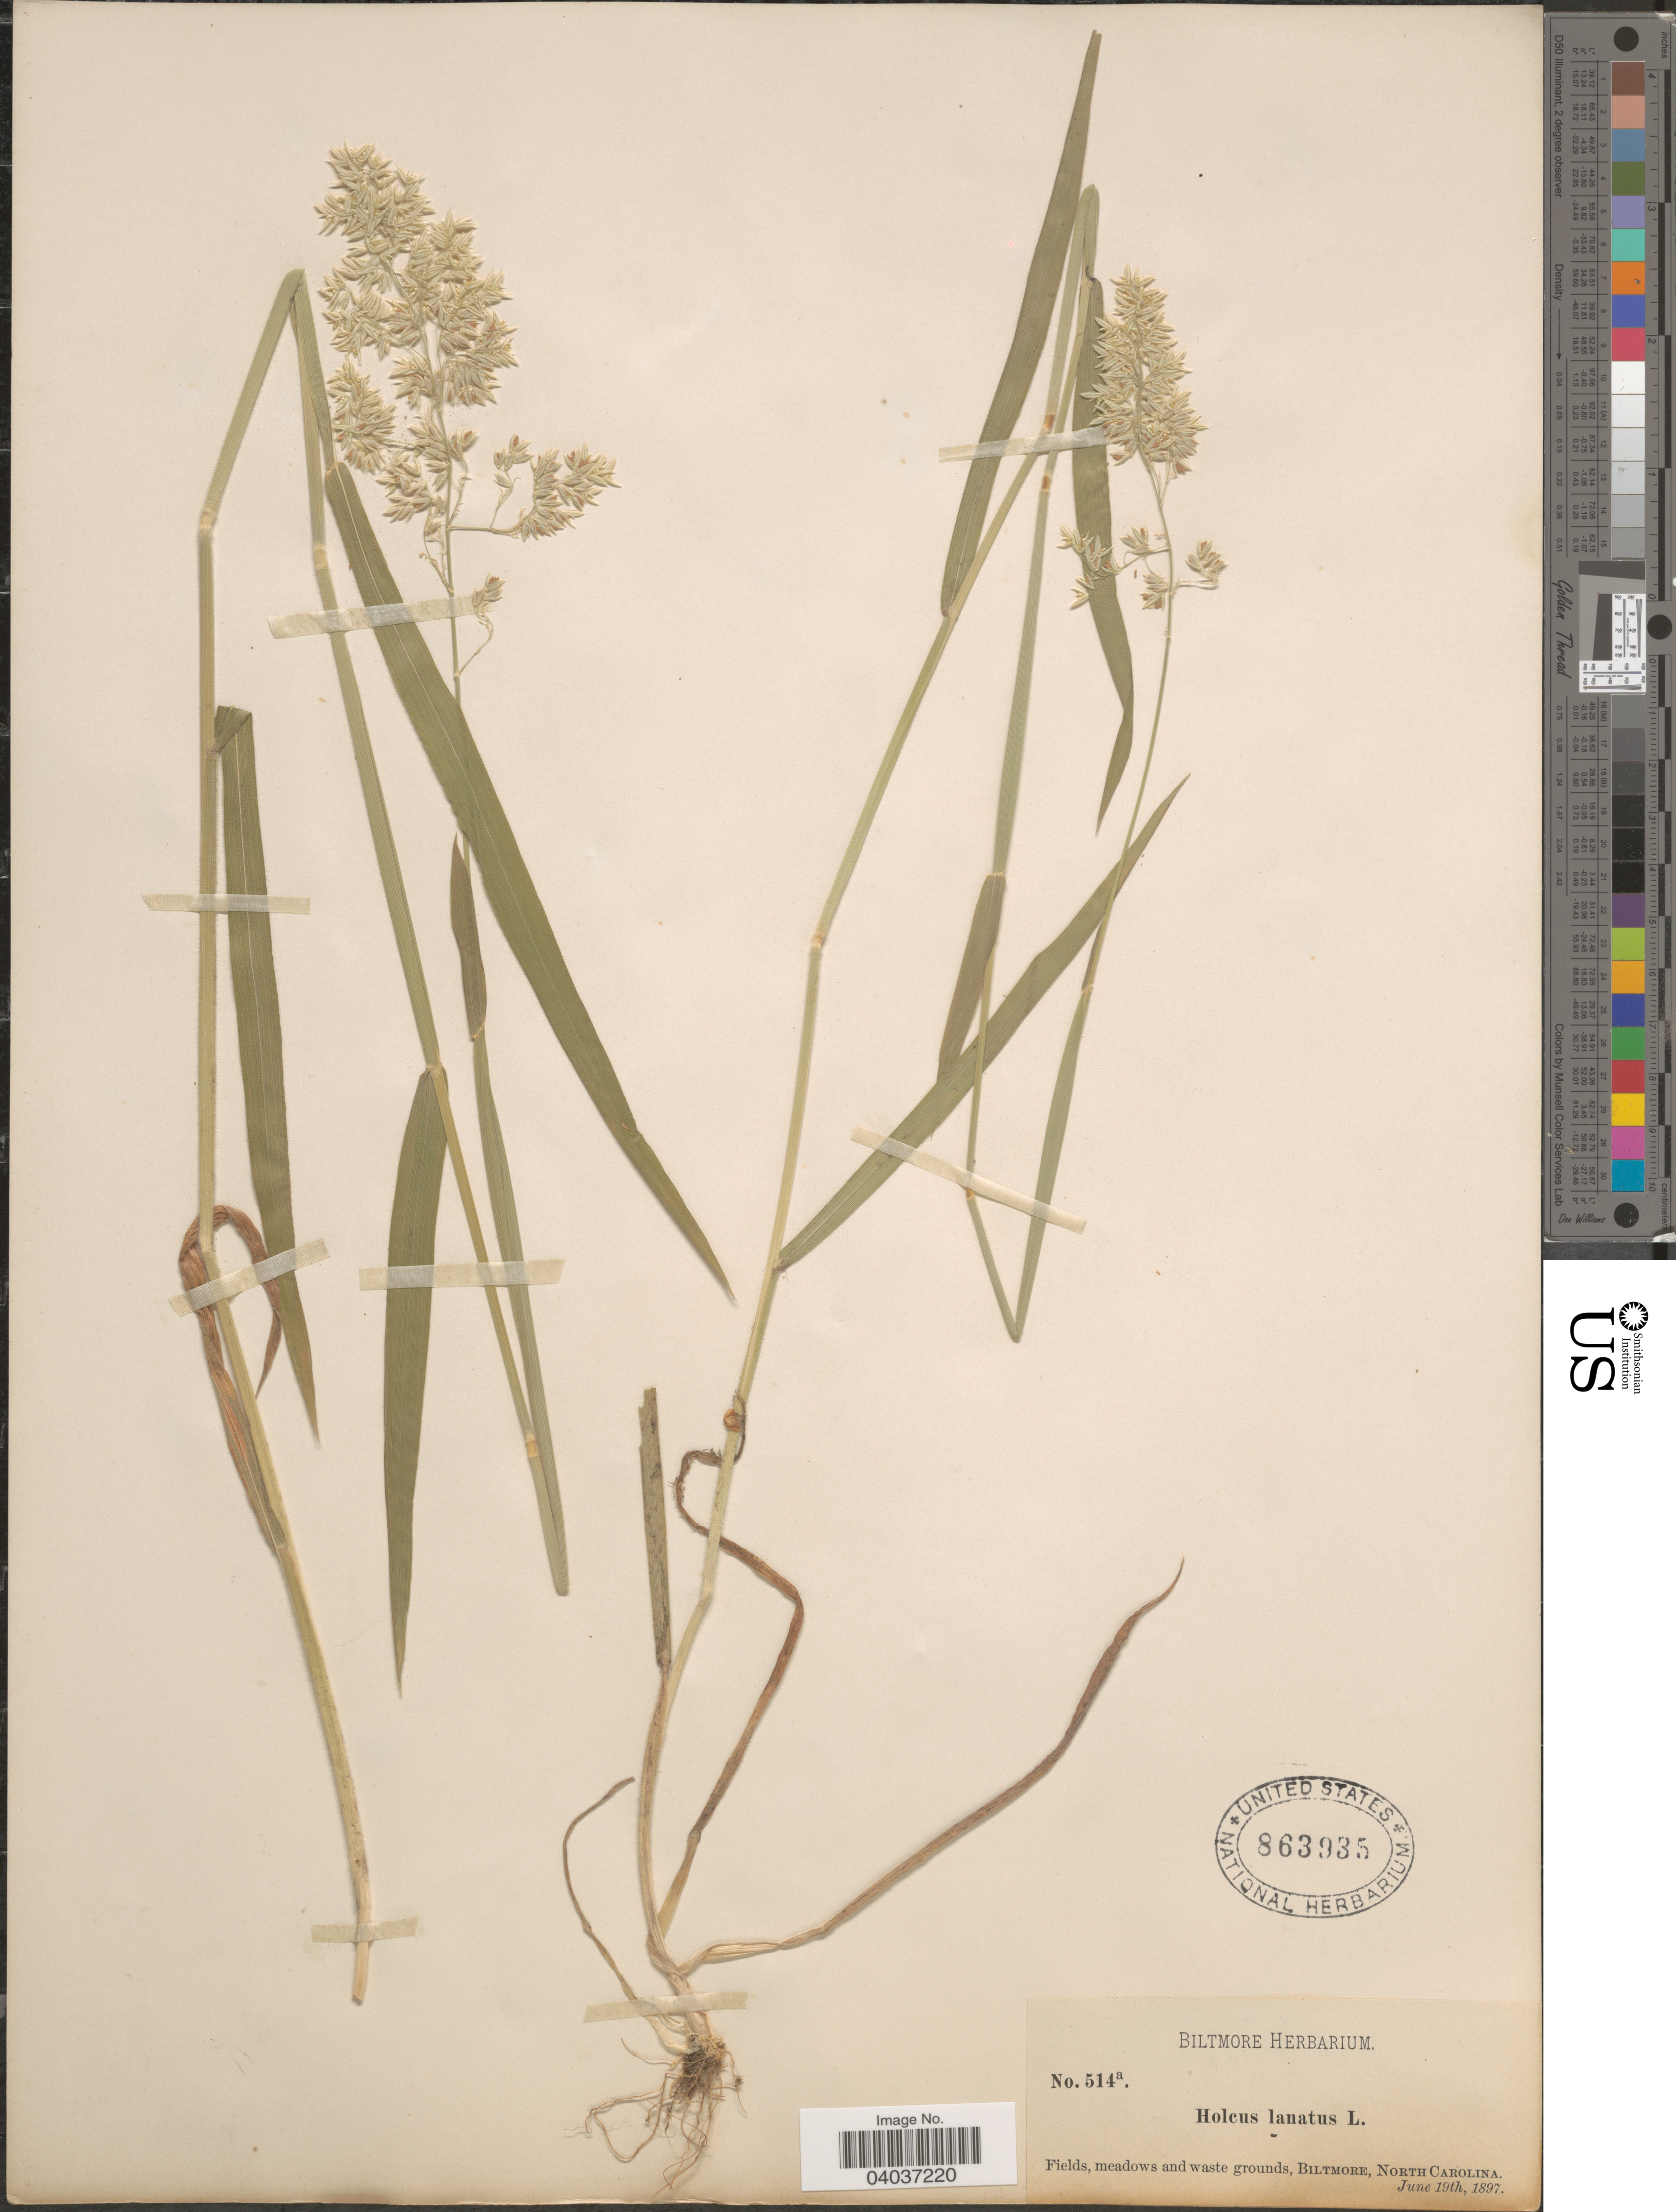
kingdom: Plantae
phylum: Tracheophyta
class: Liliopsida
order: Poales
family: Poaceae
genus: Holcus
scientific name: Holcus lanatus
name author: L.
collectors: ex herb. Biltmore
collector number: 514a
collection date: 1897-06-19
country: United States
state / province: North Carolina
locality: Biltmore.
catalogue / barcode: US 863935